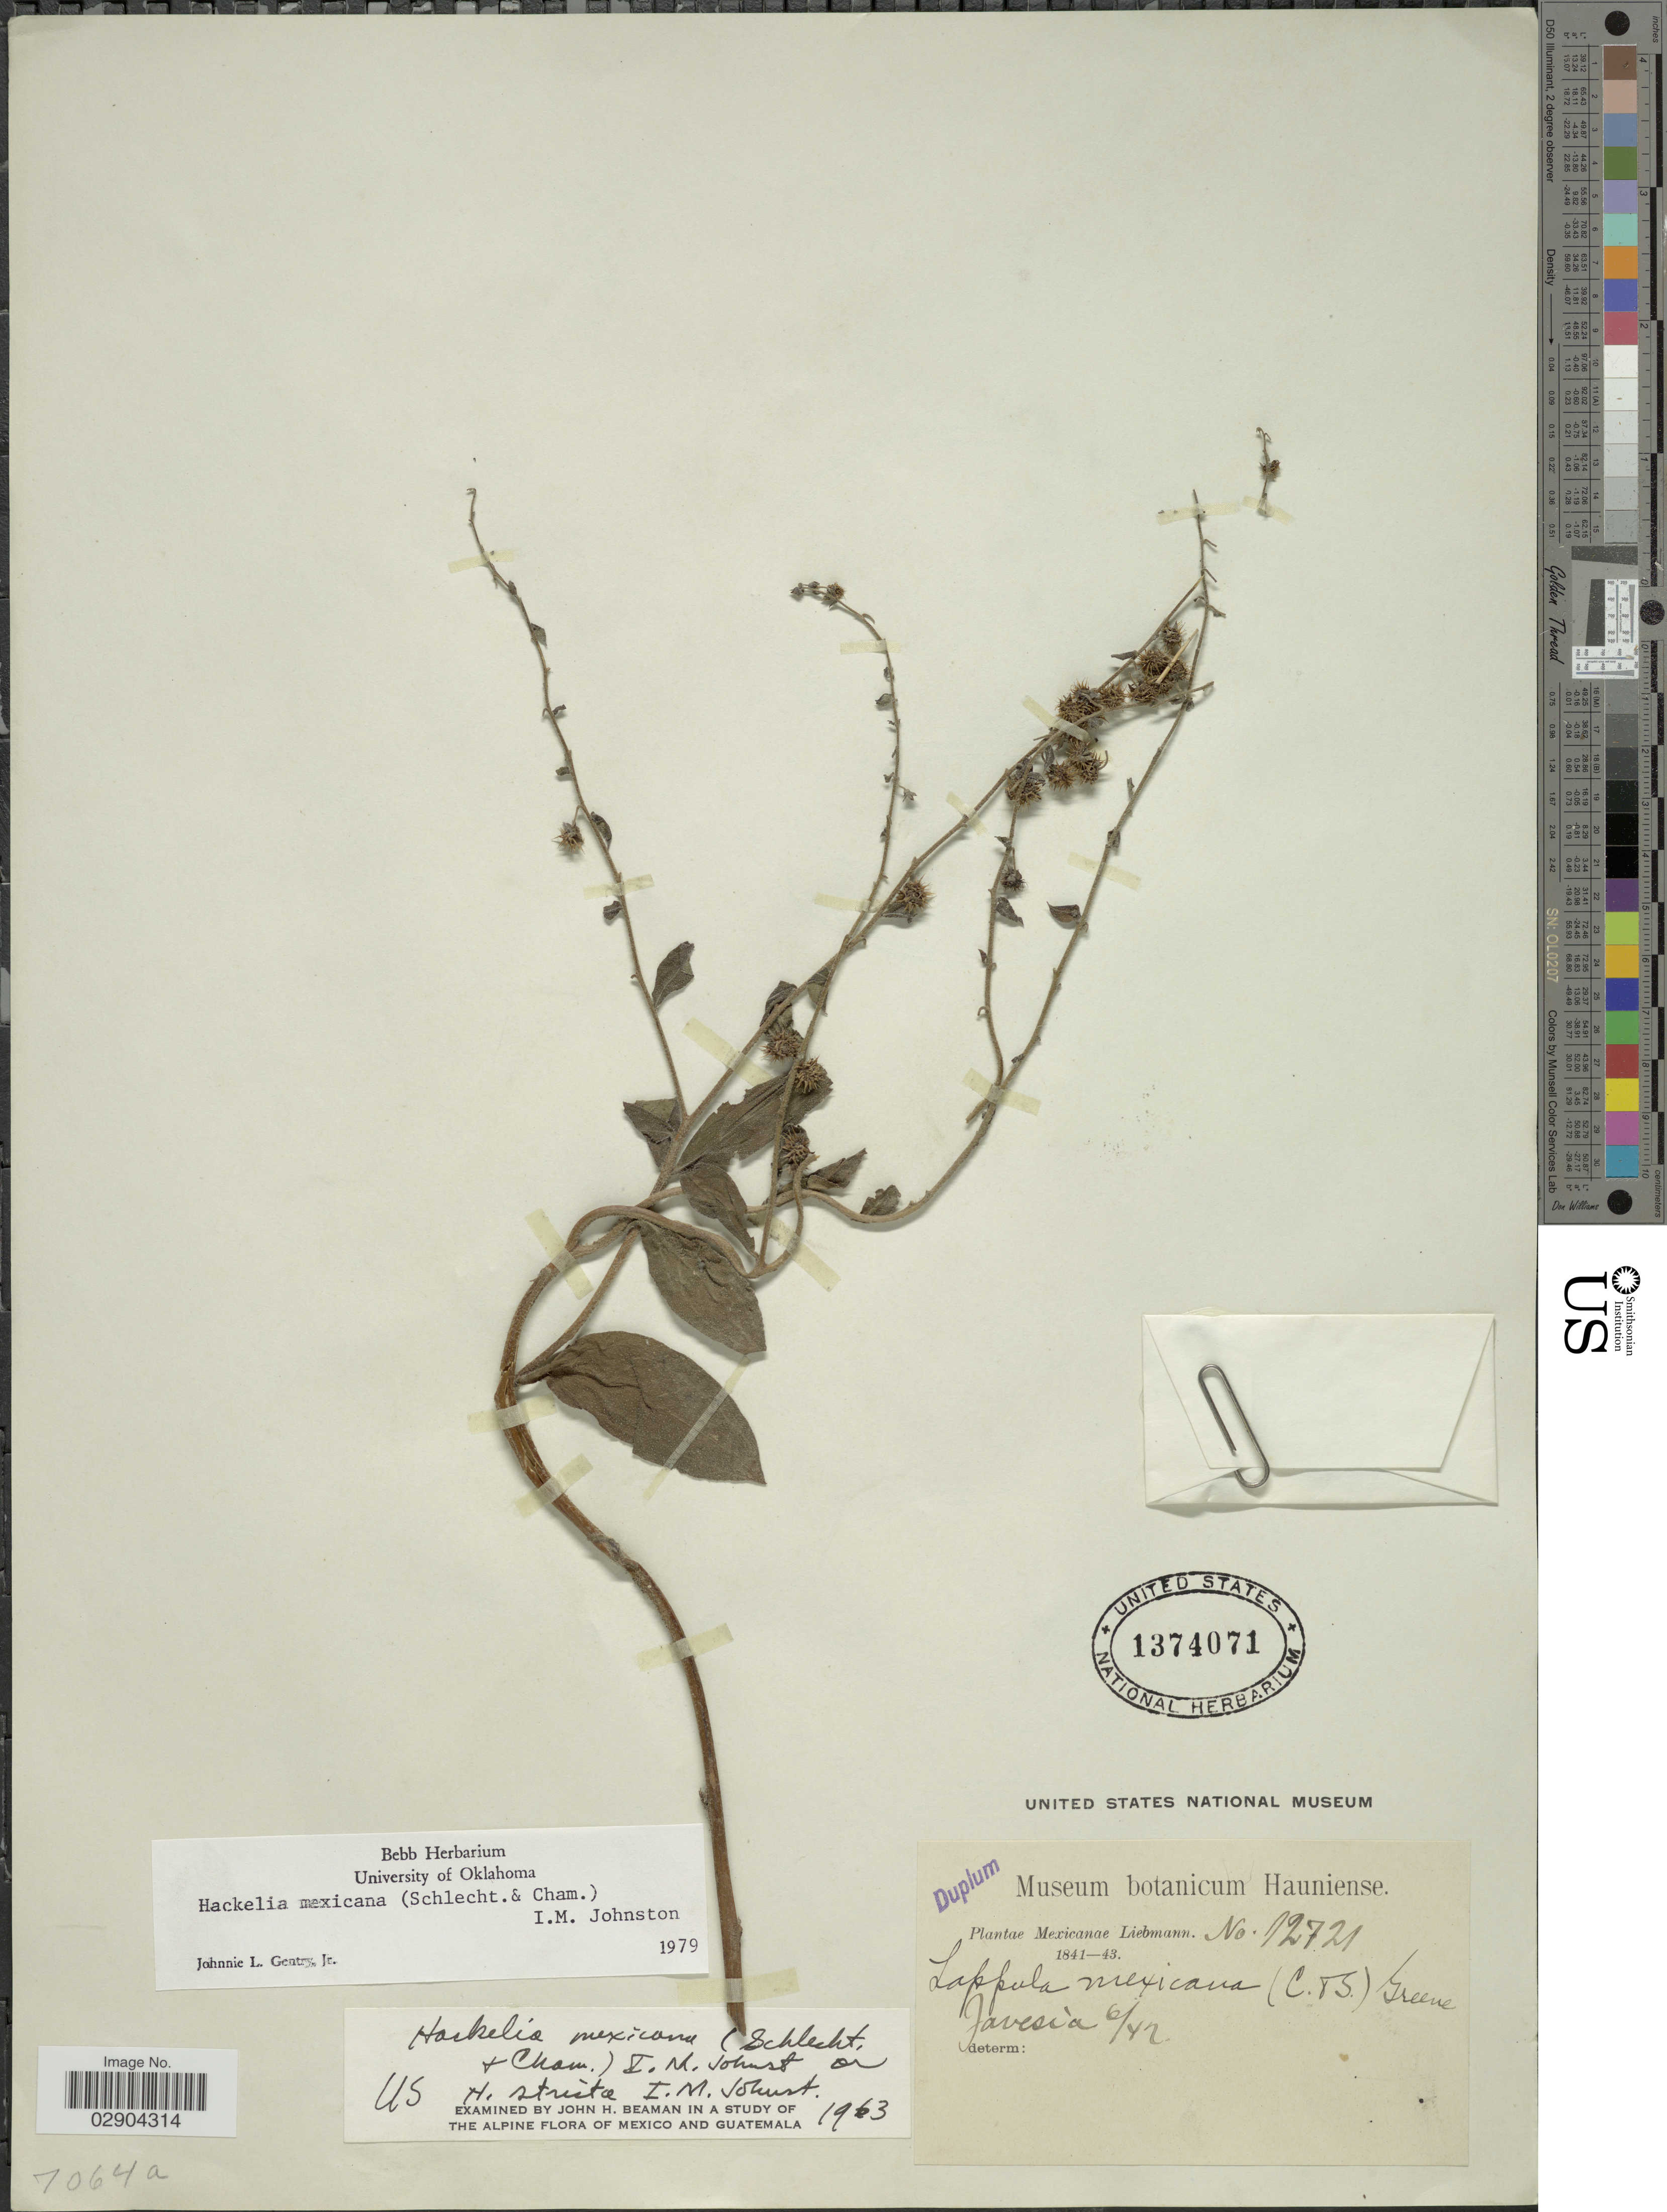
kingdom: Plantae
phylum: Tracheophyta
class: Magnoliopsida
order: Boraginales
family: Boraginaceae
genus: Hackelia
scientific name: Hackelia mexicana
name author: (Schltdl. & Cham.) I.M. Johnst.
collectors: Liebmann, --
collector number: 12721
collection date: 1842-06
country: Mexico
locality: Javesia.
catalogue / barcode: US 1374071